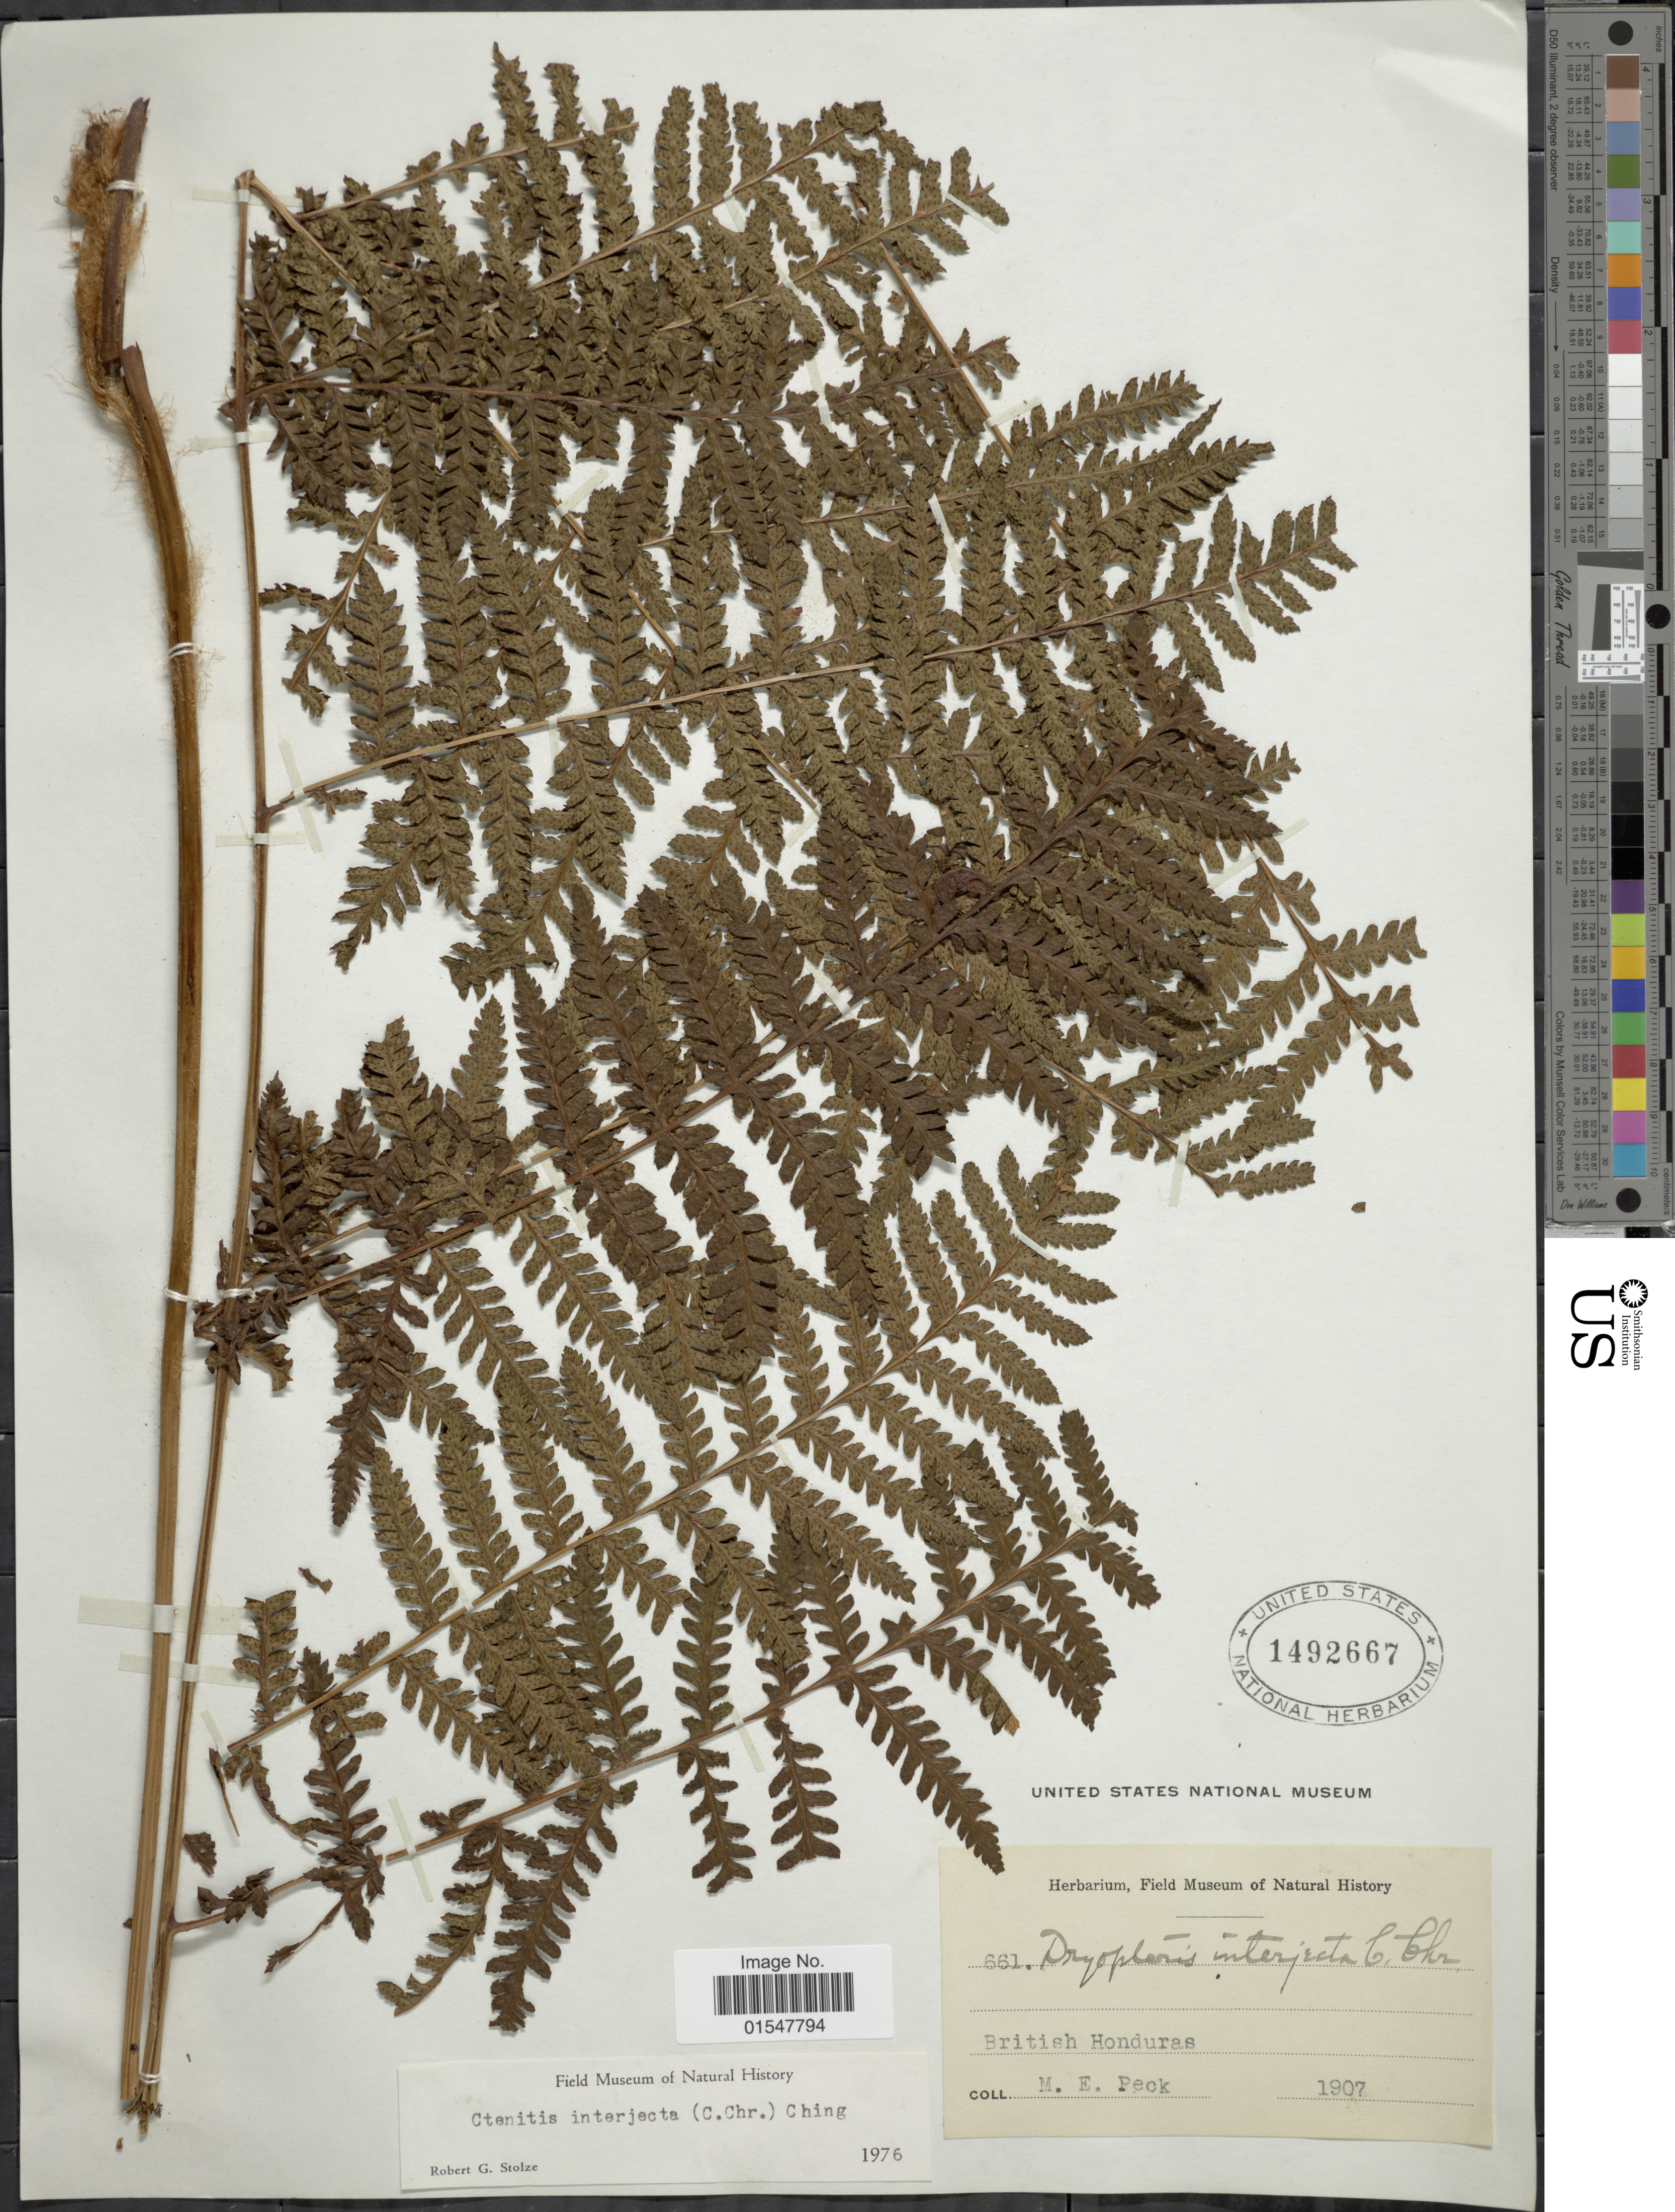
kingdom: Plantae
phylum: Tracheophyta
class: Polypodiopsida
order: Polypodiales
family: Dryopteridaceae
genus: Ctenitis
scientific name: Ctenitis interjecta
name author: (C. Chr.) Ching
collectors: M. E. Peck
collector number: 661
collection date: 1907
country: Belize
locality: British Honduras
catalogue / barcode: US 1492667